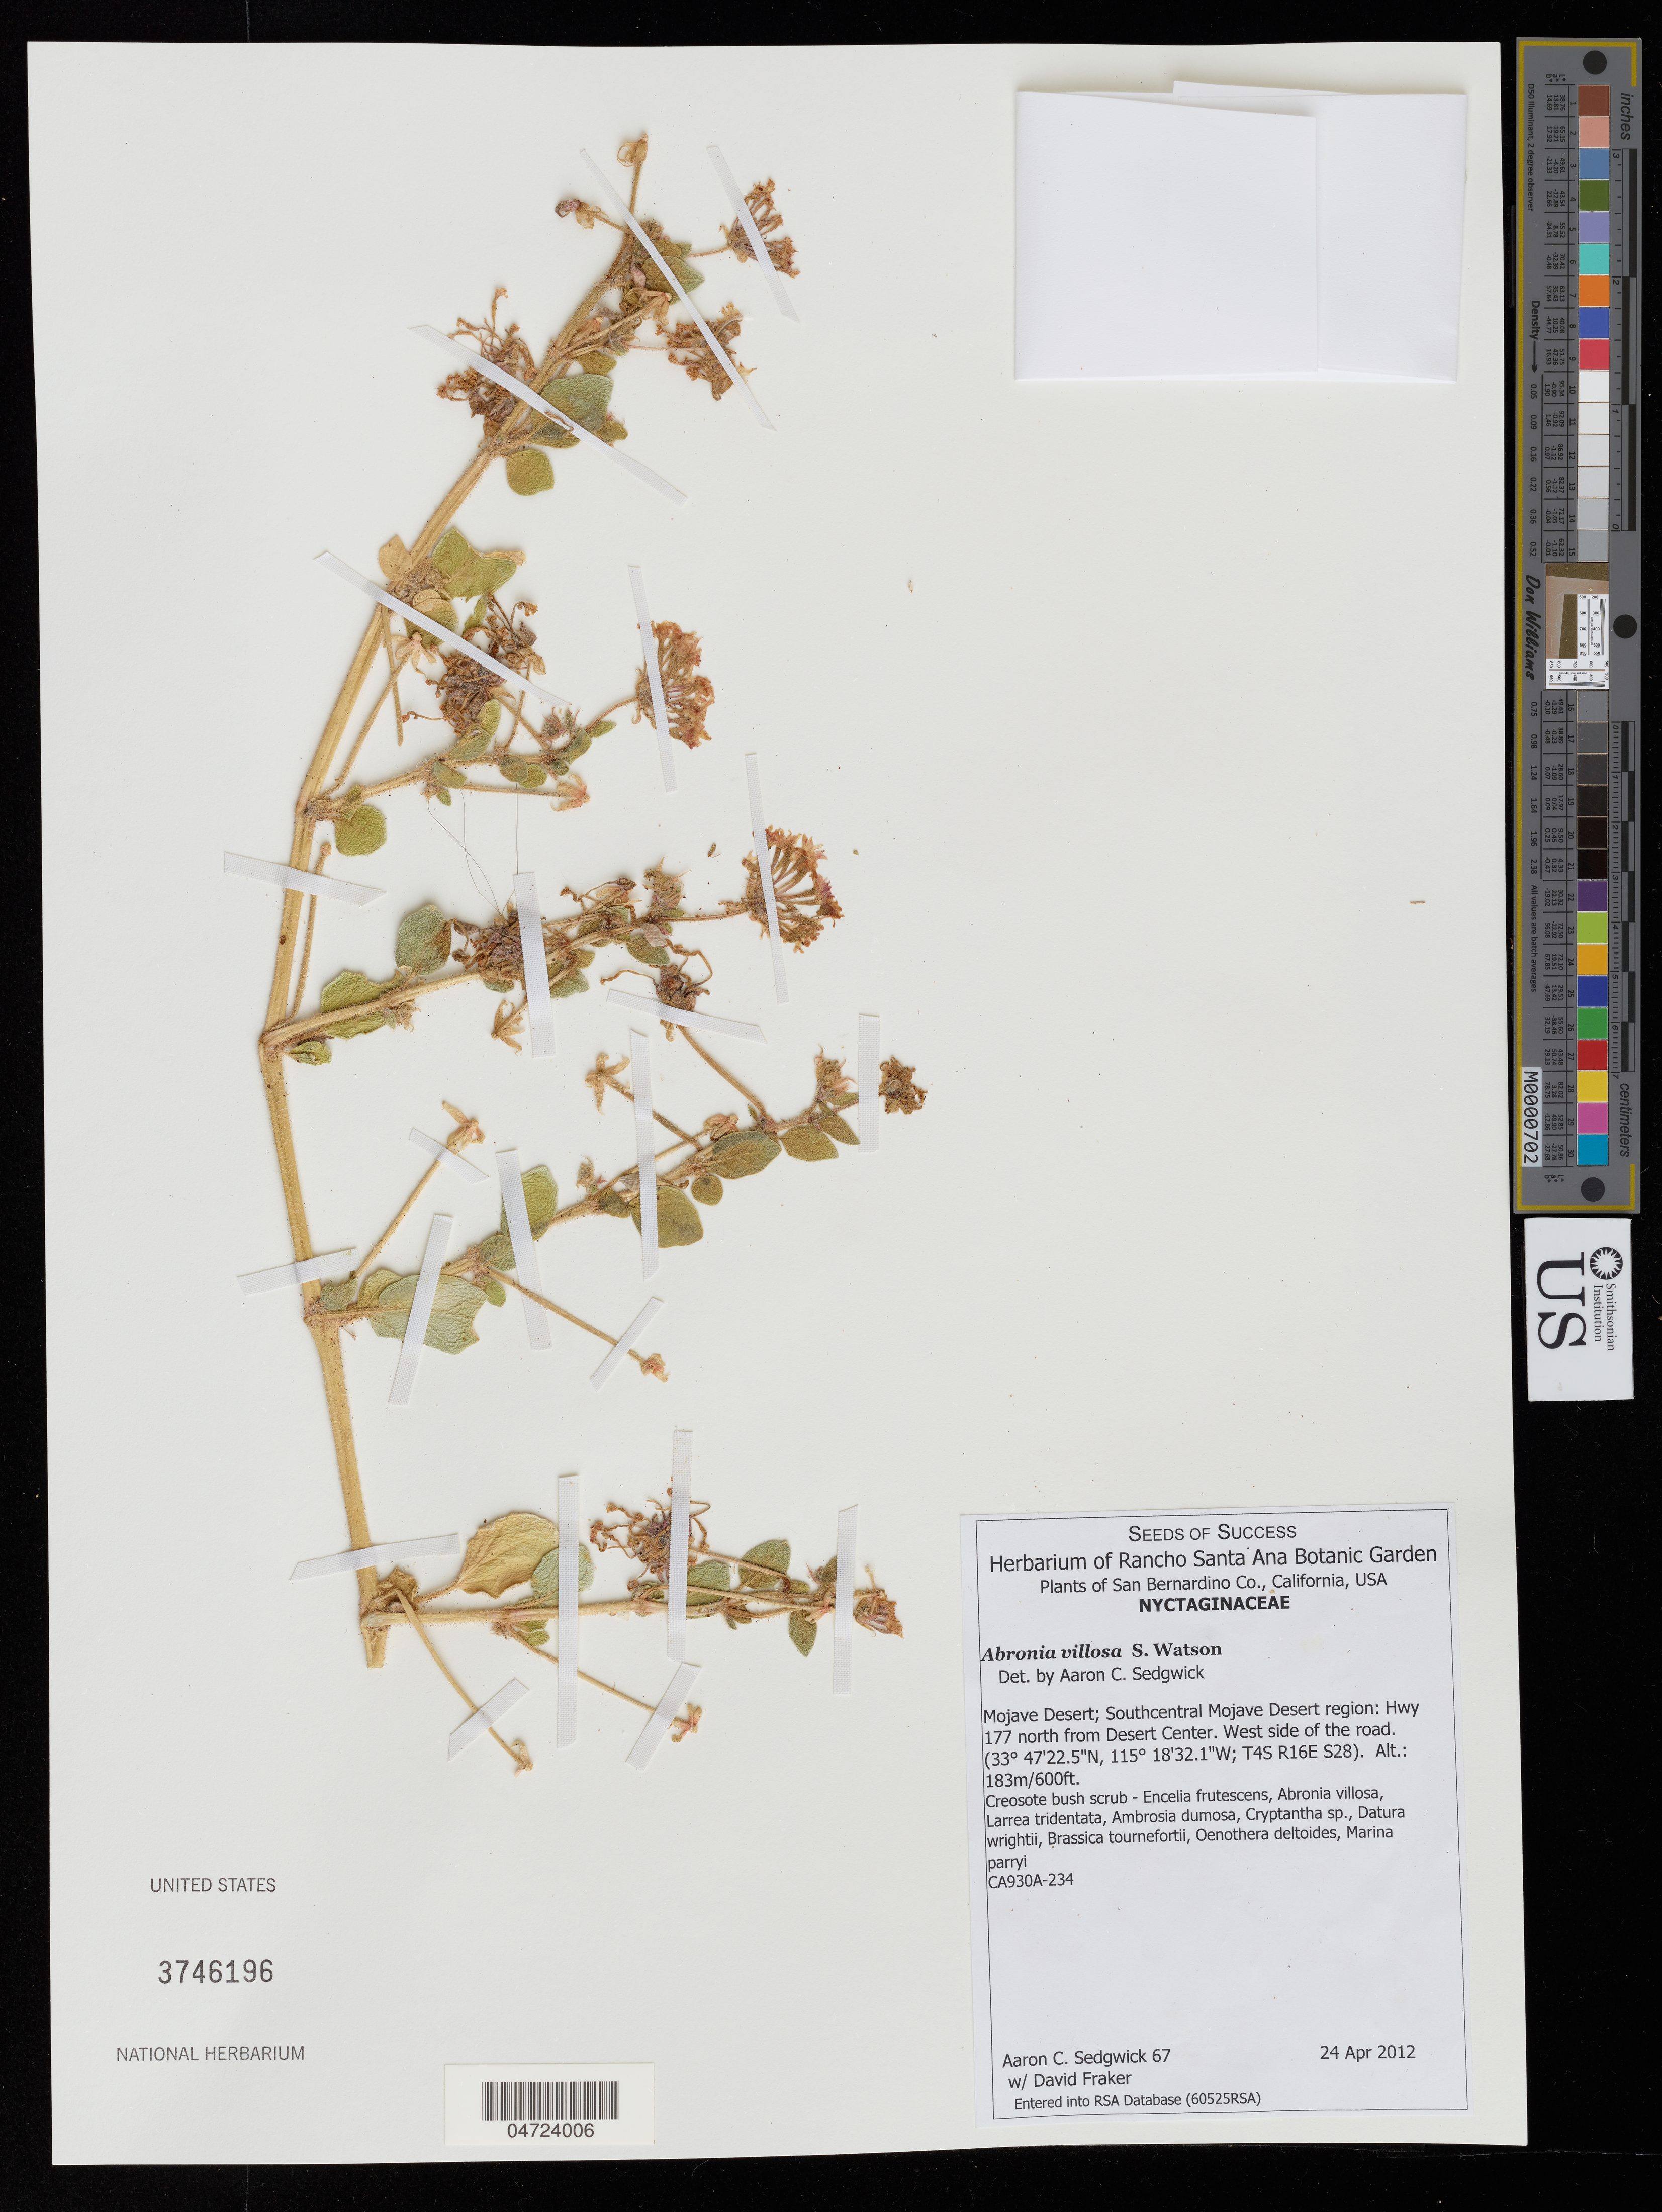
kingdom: Plantae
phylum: Tracheophyta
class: Magnoliopsida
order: Caryophyllales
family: Nyctaginaceae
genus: Abronia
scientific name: Abronia villosa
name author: S. Watson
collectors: A. Sedgwick & D. Fraker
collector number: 67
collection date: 2012-04-24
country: United States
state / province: California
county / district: San Bernardino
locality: San Bernardino Co. Mojave Desert; Southcentral Mojave Desert region: Hwy 177 north from Desert Center. West side of the road. (T4S R16E S28).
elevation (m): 183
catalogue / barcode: US 3746196